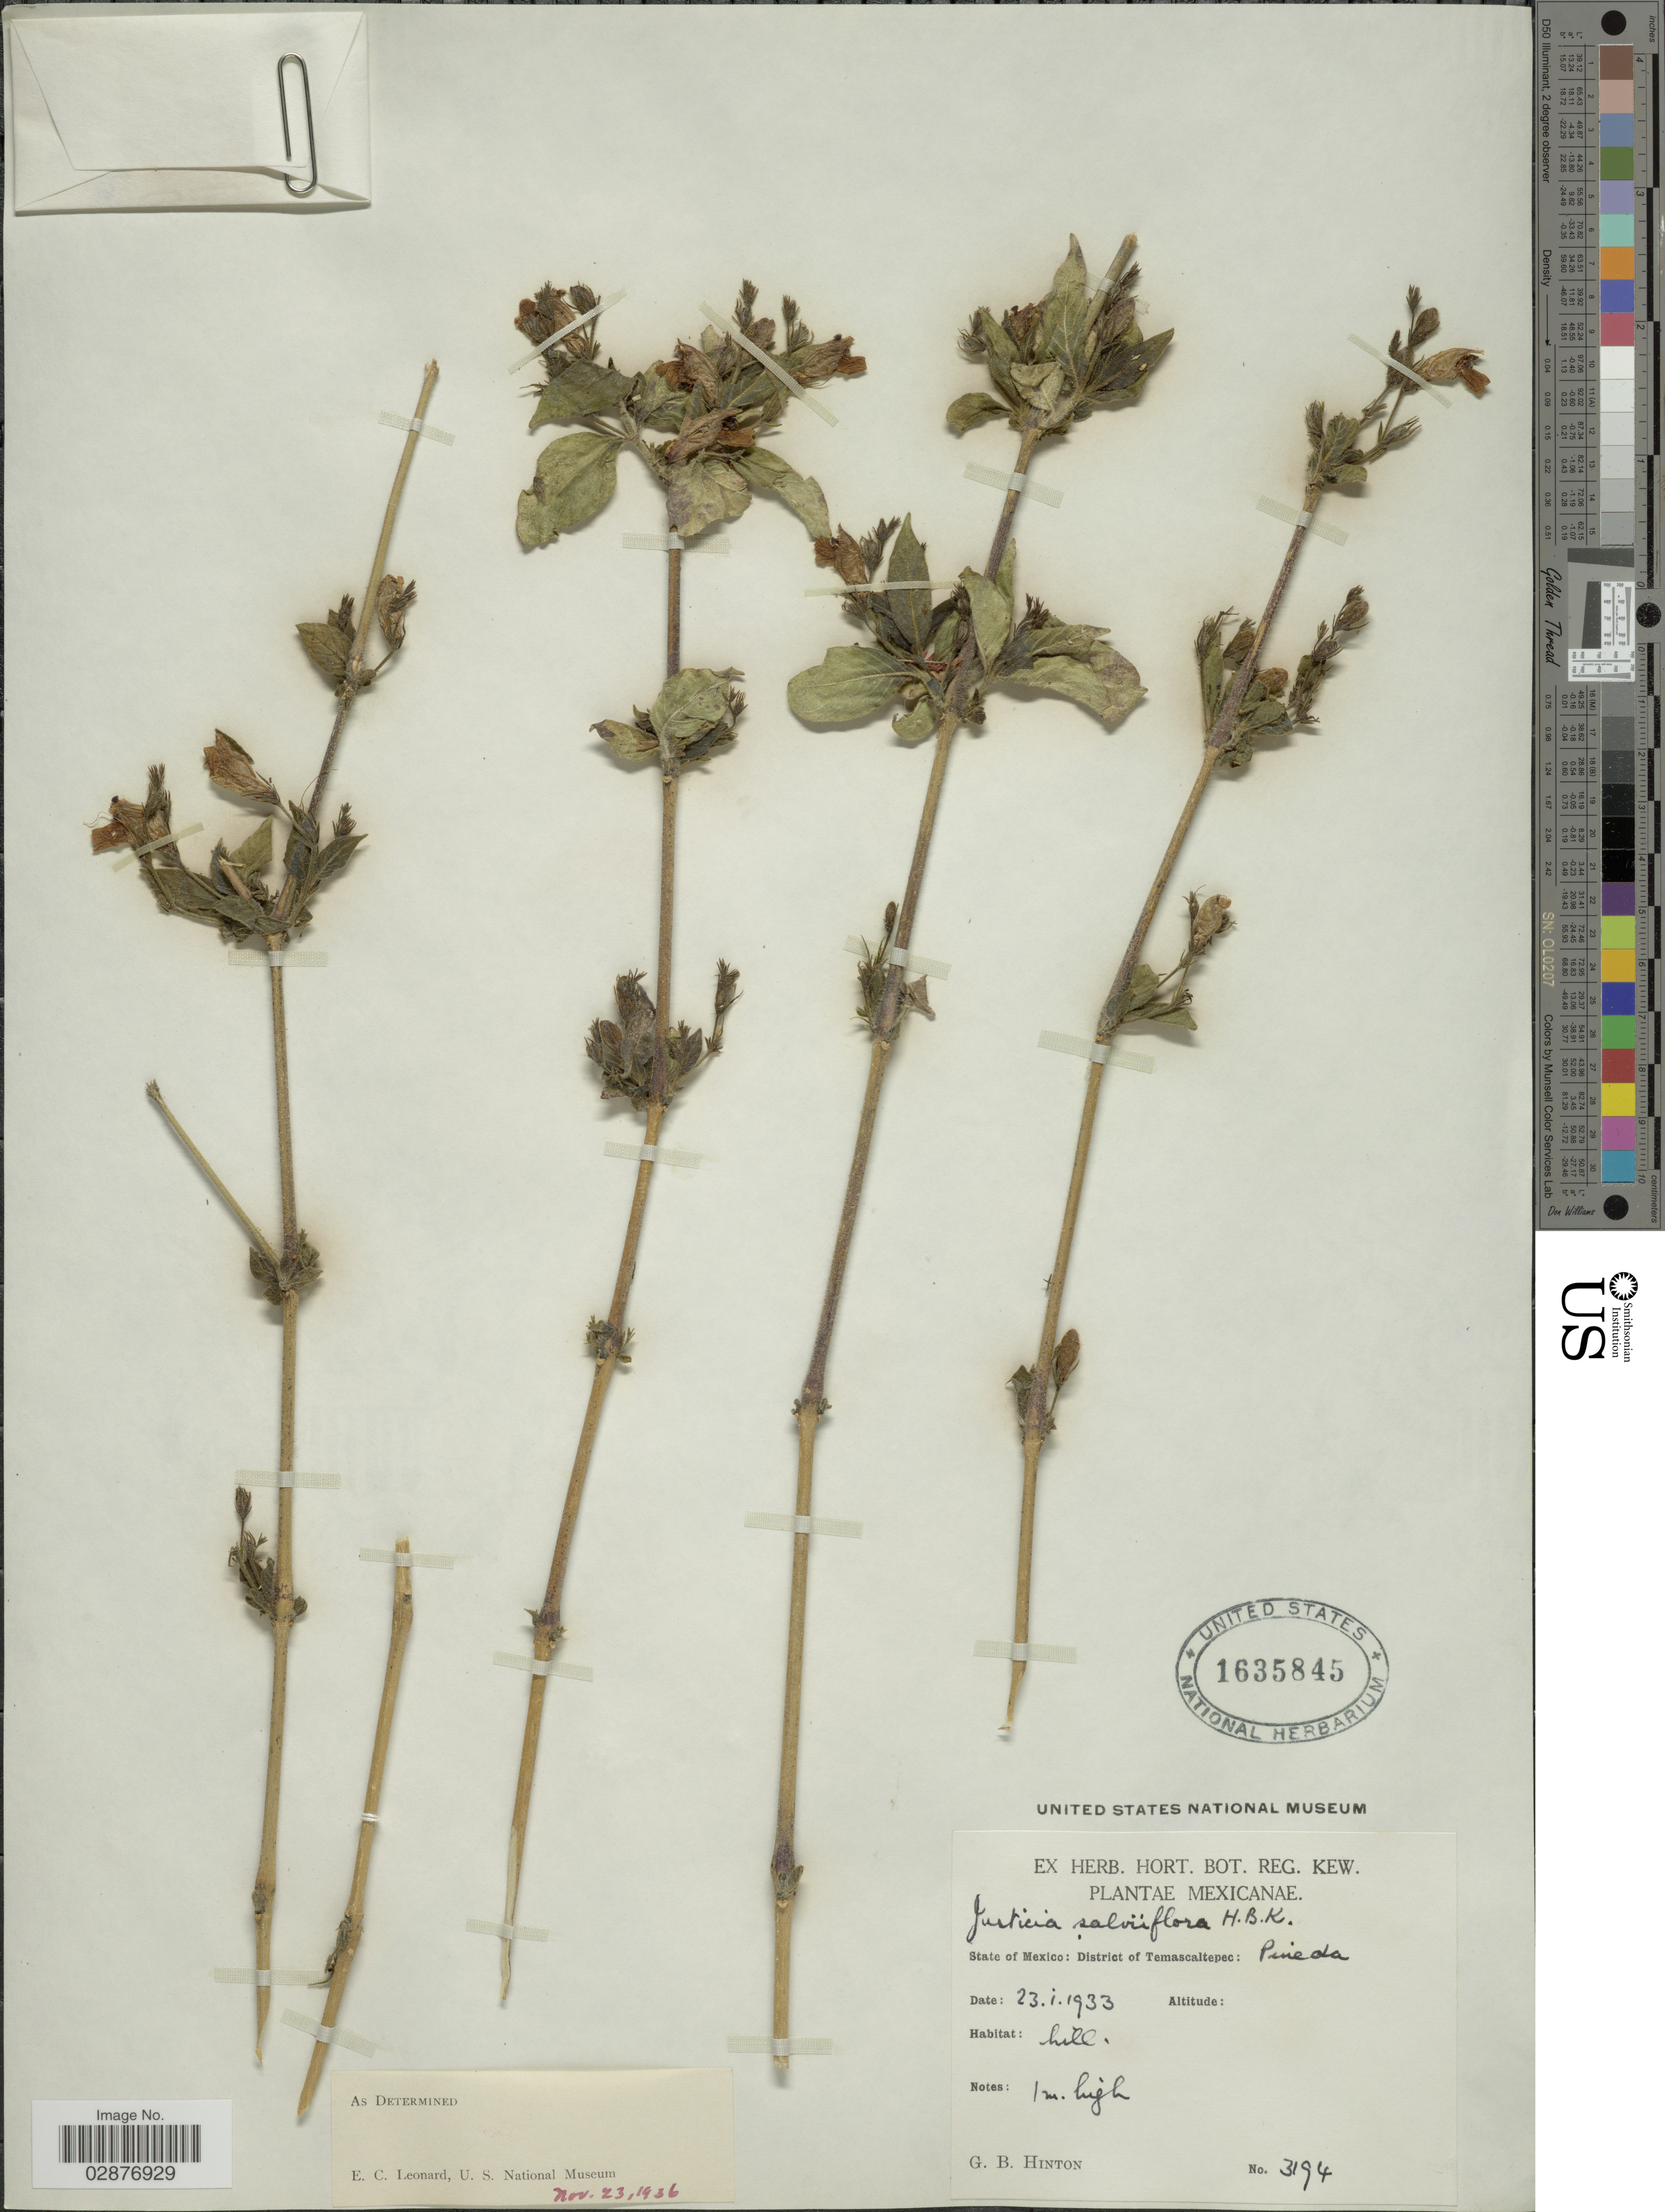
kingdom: Plantae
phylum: Tracheophyta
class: Magnoliopsida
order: Lamiales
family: Acanthaceae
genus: Justicia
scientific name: Justicia salviiflora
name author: Kunth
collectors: G. B. Hinton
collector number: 3194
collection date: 1933-01-23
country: Mexico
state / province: México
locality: District of Temascaltepec: Pineda.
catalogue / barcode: US 1635845